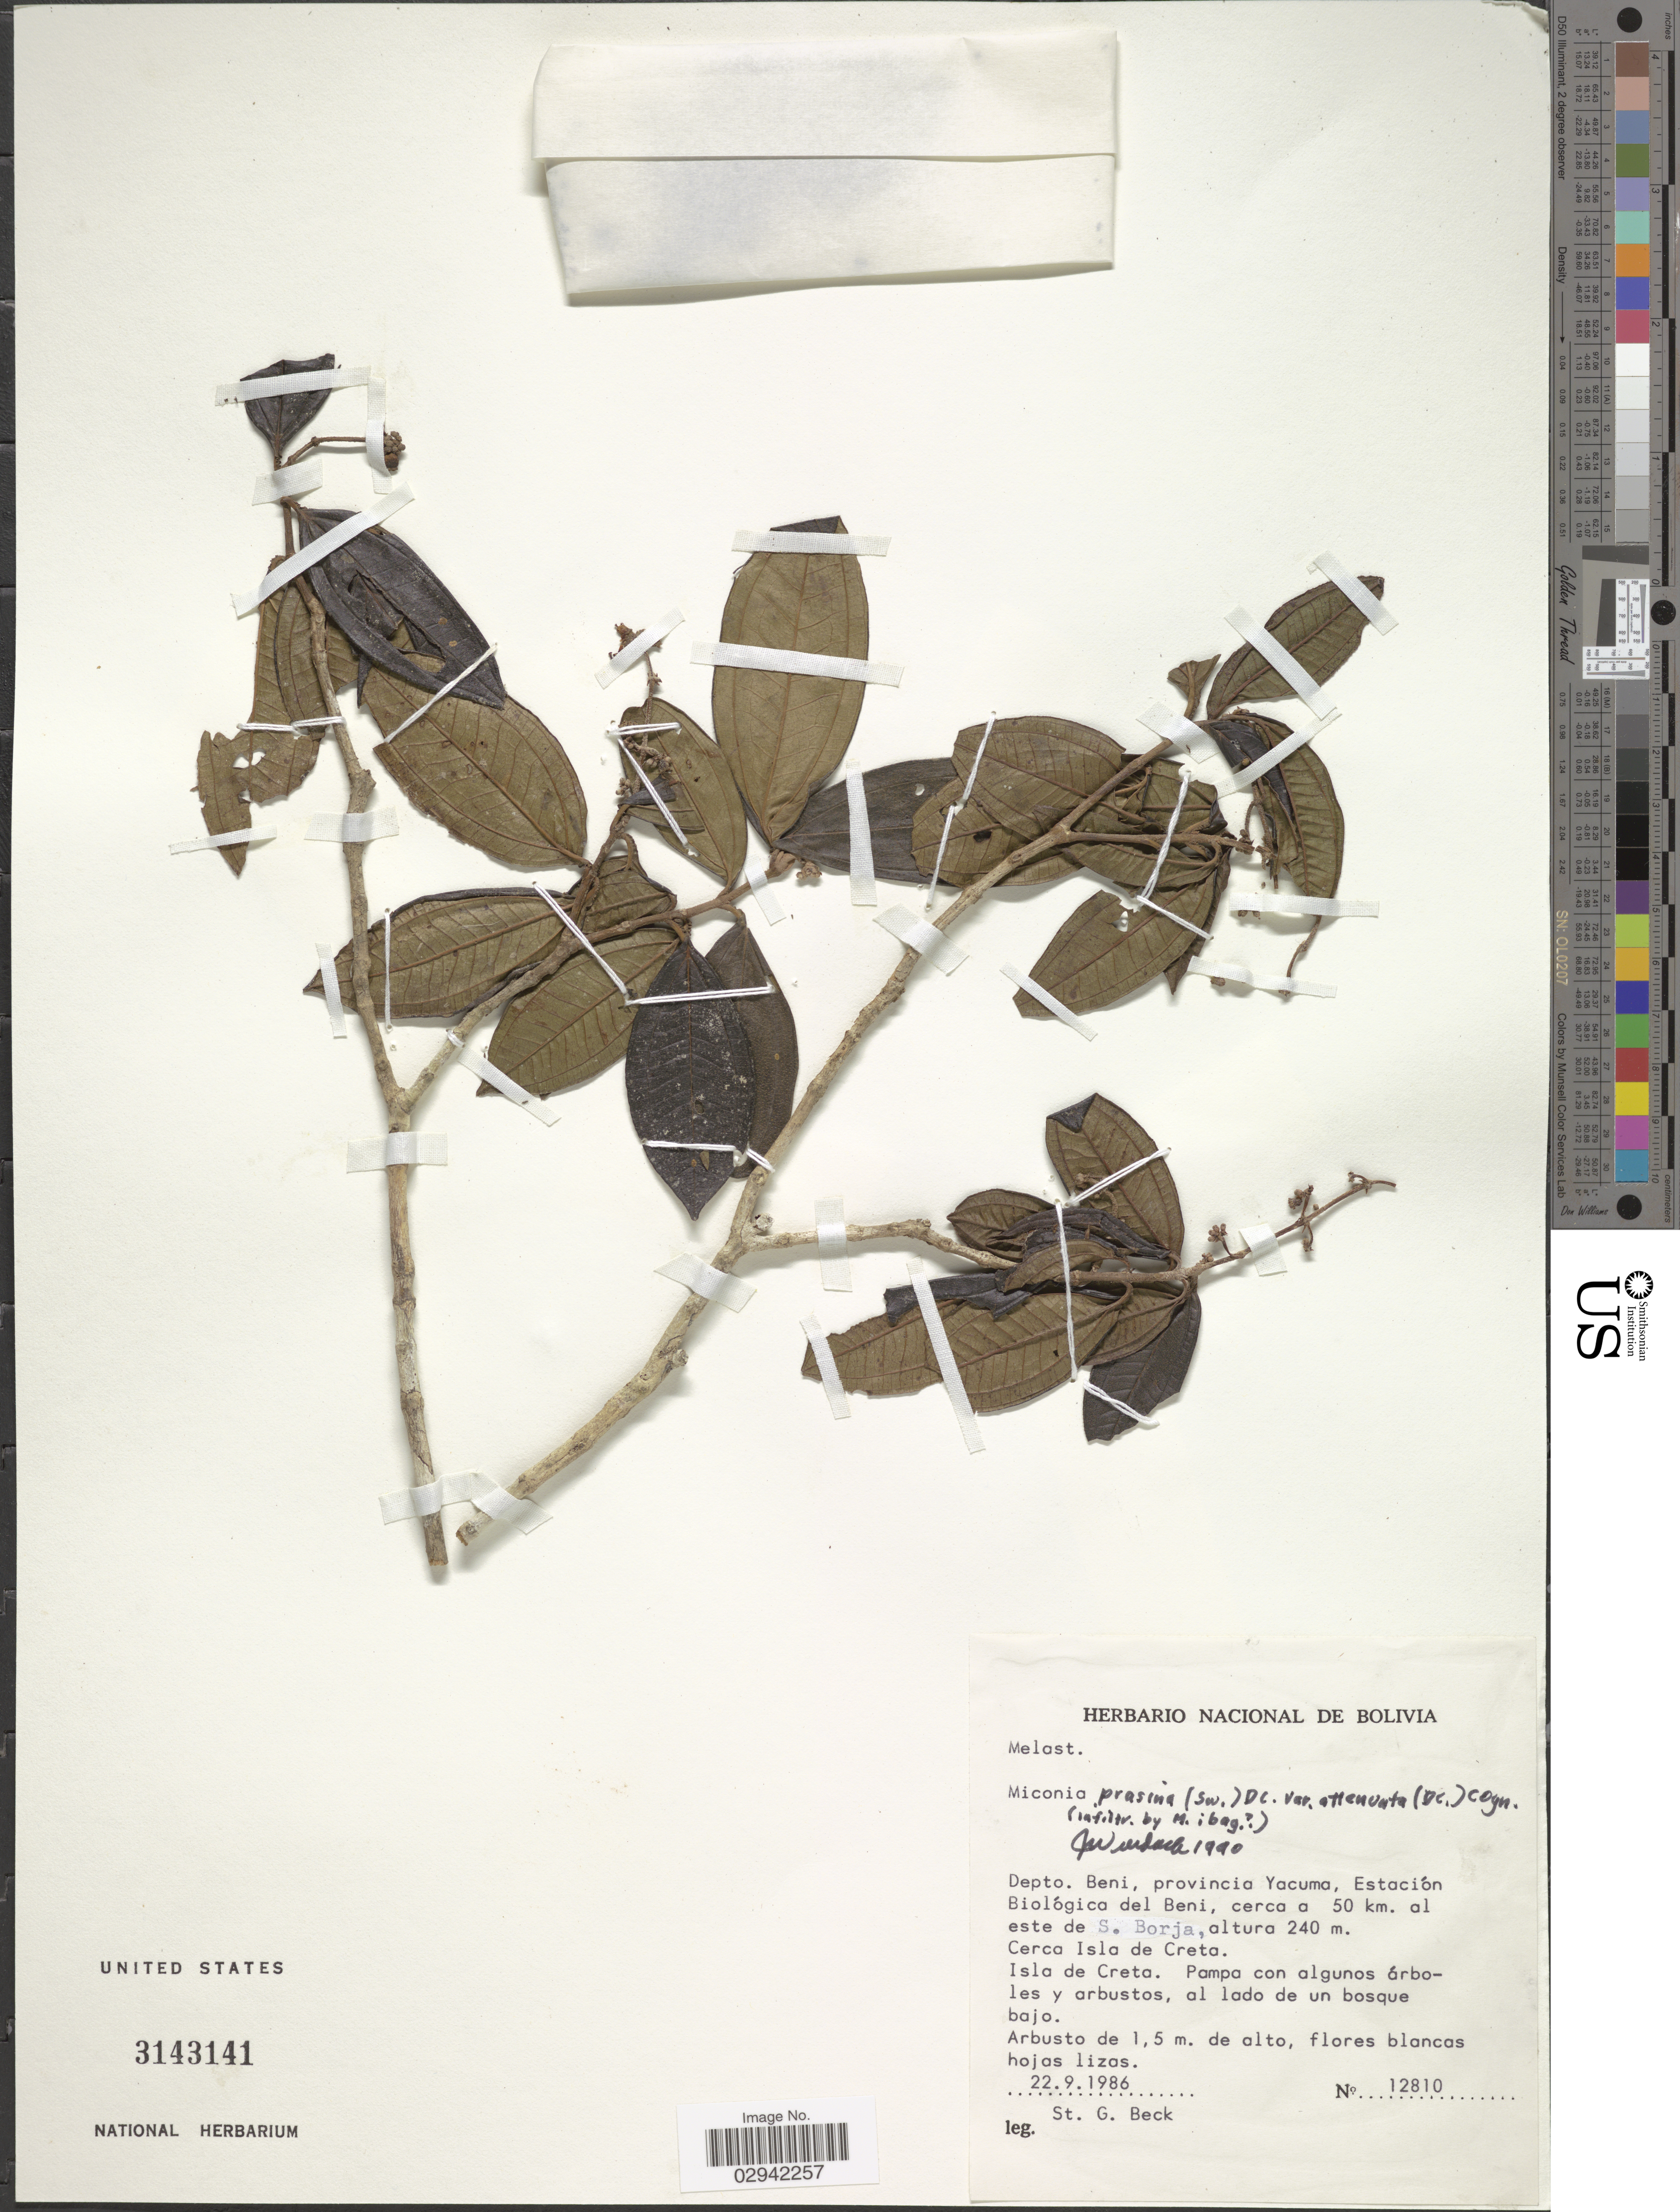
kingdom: Plantae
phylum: Tracheophyta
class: Magnoliopsida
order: Myrtales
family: Melastomataceae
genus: Miconia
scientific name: Miconia prasina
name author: (Sw.) DC.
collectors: S. G. Beck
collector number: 12810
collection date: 1986-09-22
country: Bolivia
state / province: Beni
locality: Depto. Beni, provincia Yacuma, Estación Biológica del Beni, cerca a 50 km. al este de S. Borja, Cerca Isla de Creta. Isla de Creta.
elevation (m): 240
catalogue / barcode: US 3143141